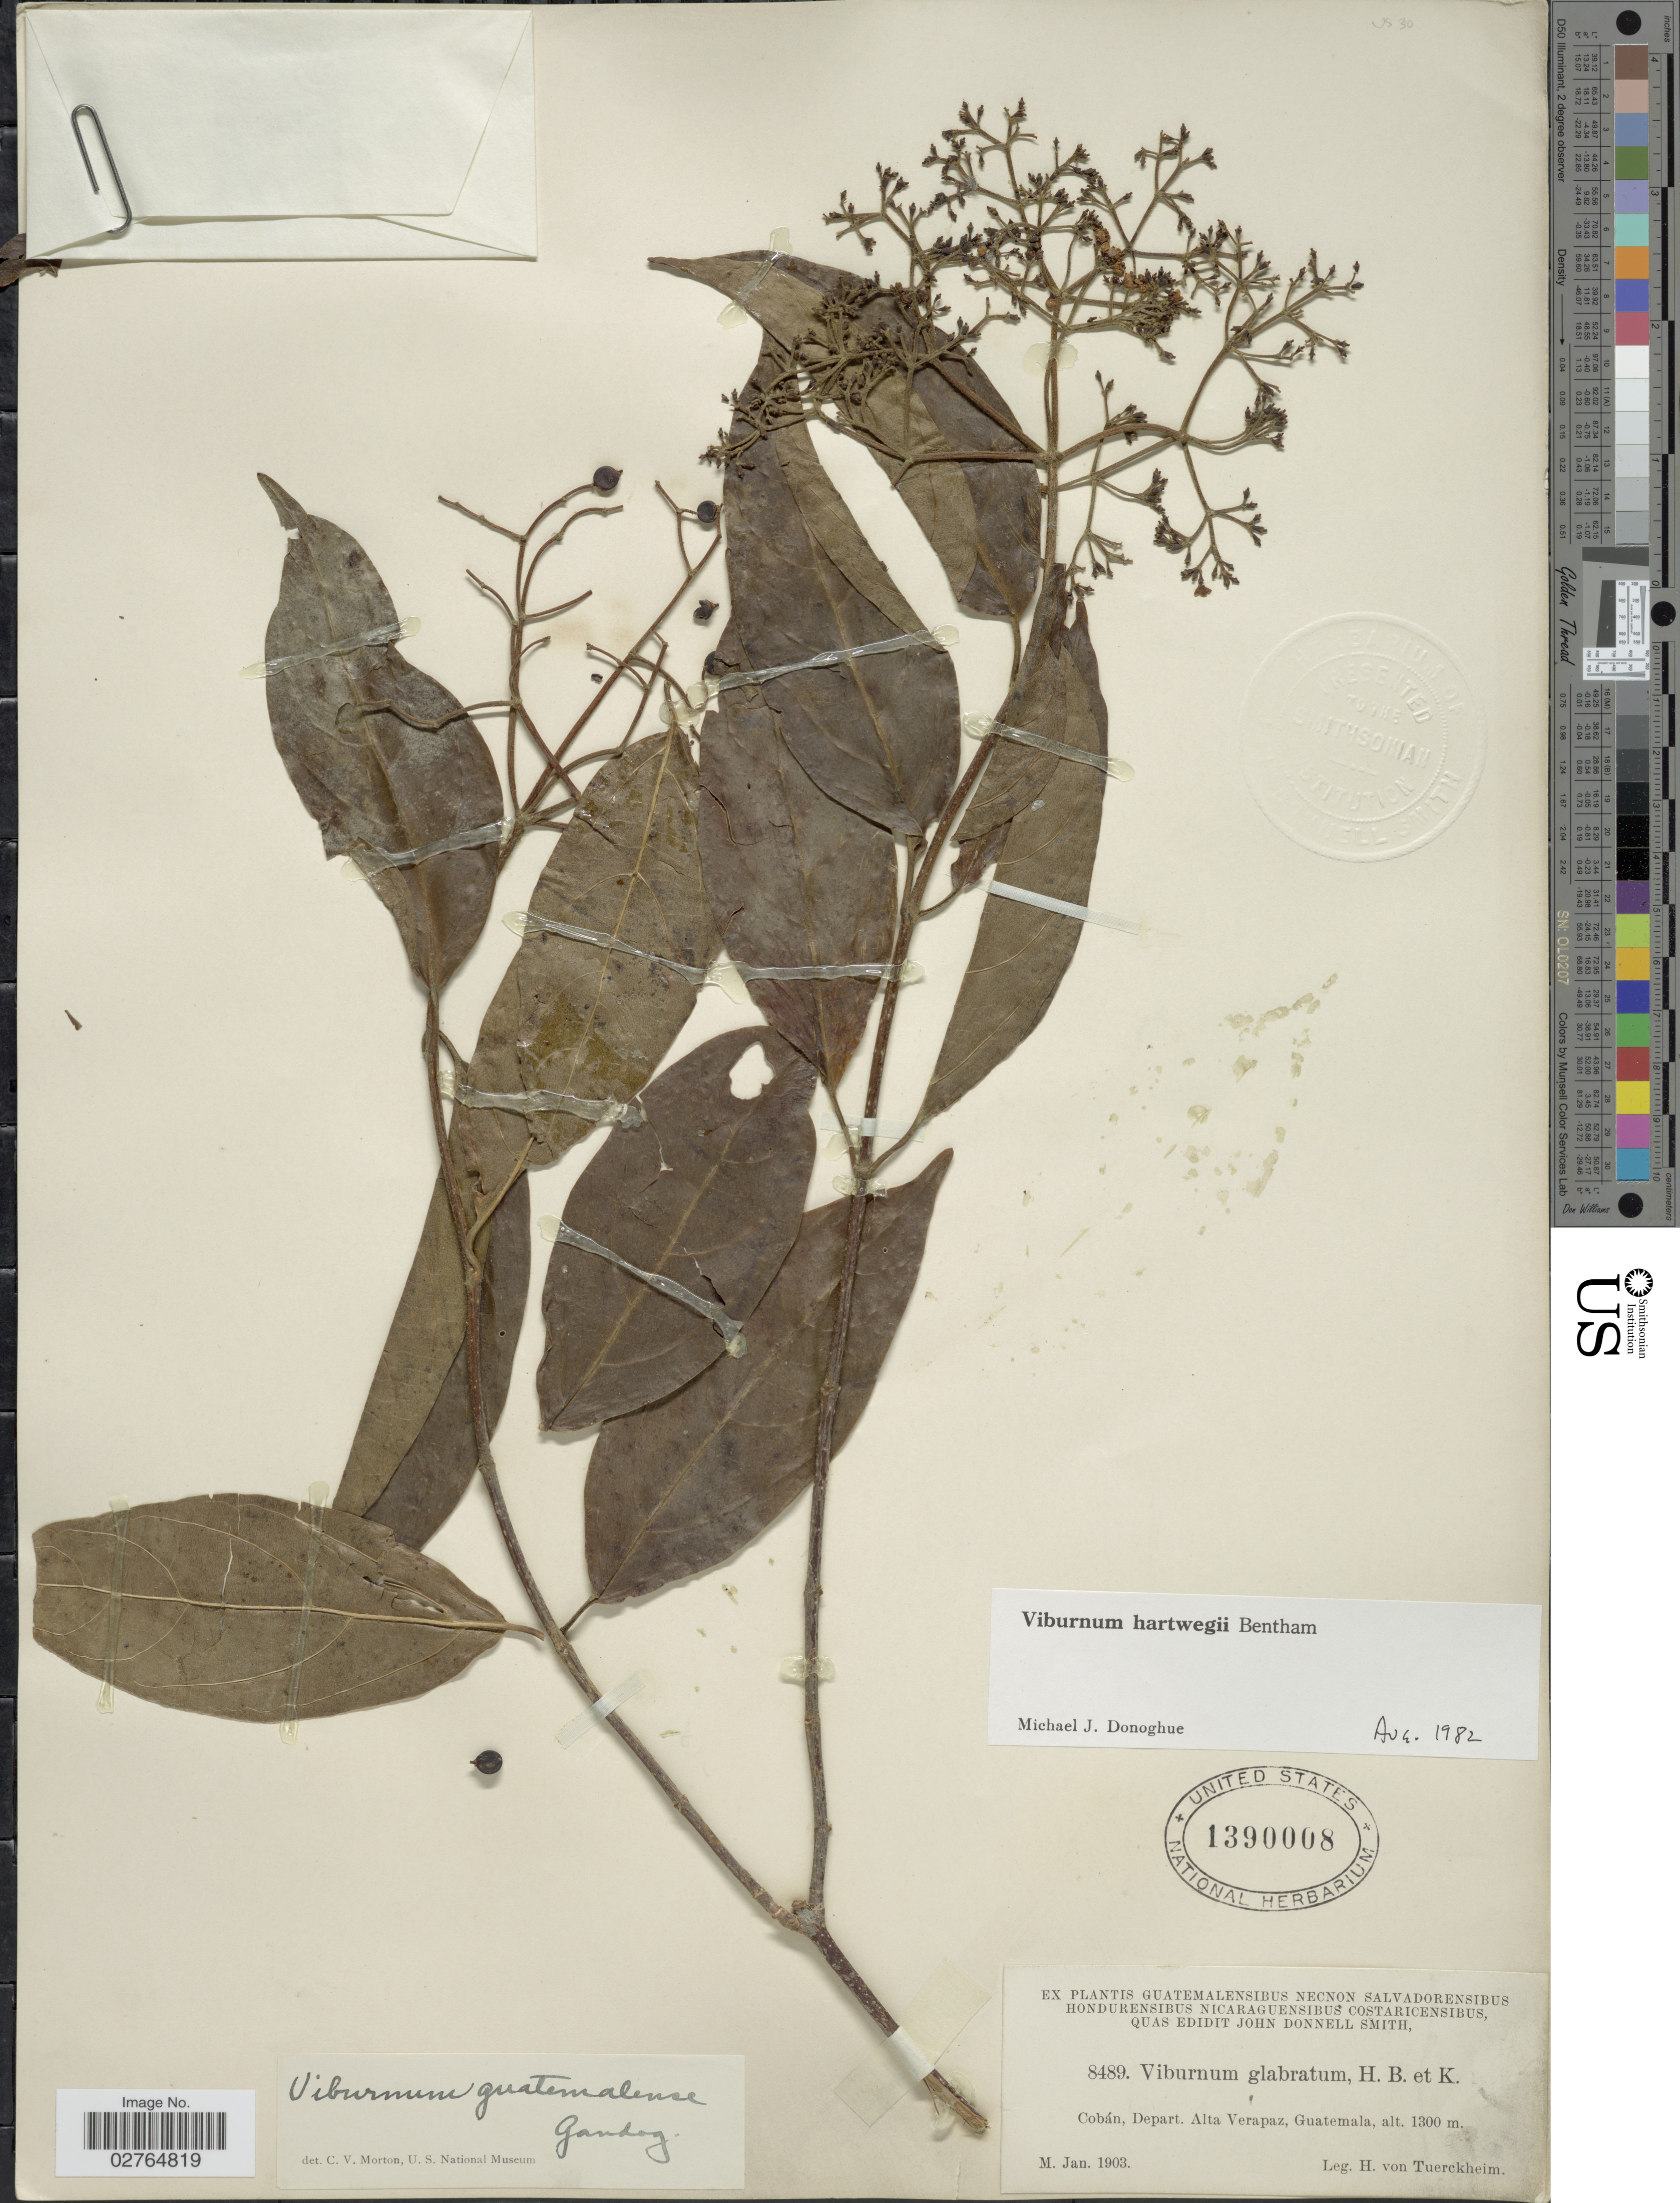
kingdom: Plantae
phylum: Tracheophyta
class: Magnoliopsida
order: Dipsacales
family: Viburnaceae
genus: Viburnum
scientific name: Viburnum hartwegii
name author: Benth.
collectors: H. von Türckheim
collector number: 8489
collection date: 1903-01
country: Guatemala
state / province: Alta Verapaz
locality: Cobán. Depart. Alta Verapaz.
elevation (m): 1300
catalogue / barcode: US 1390008